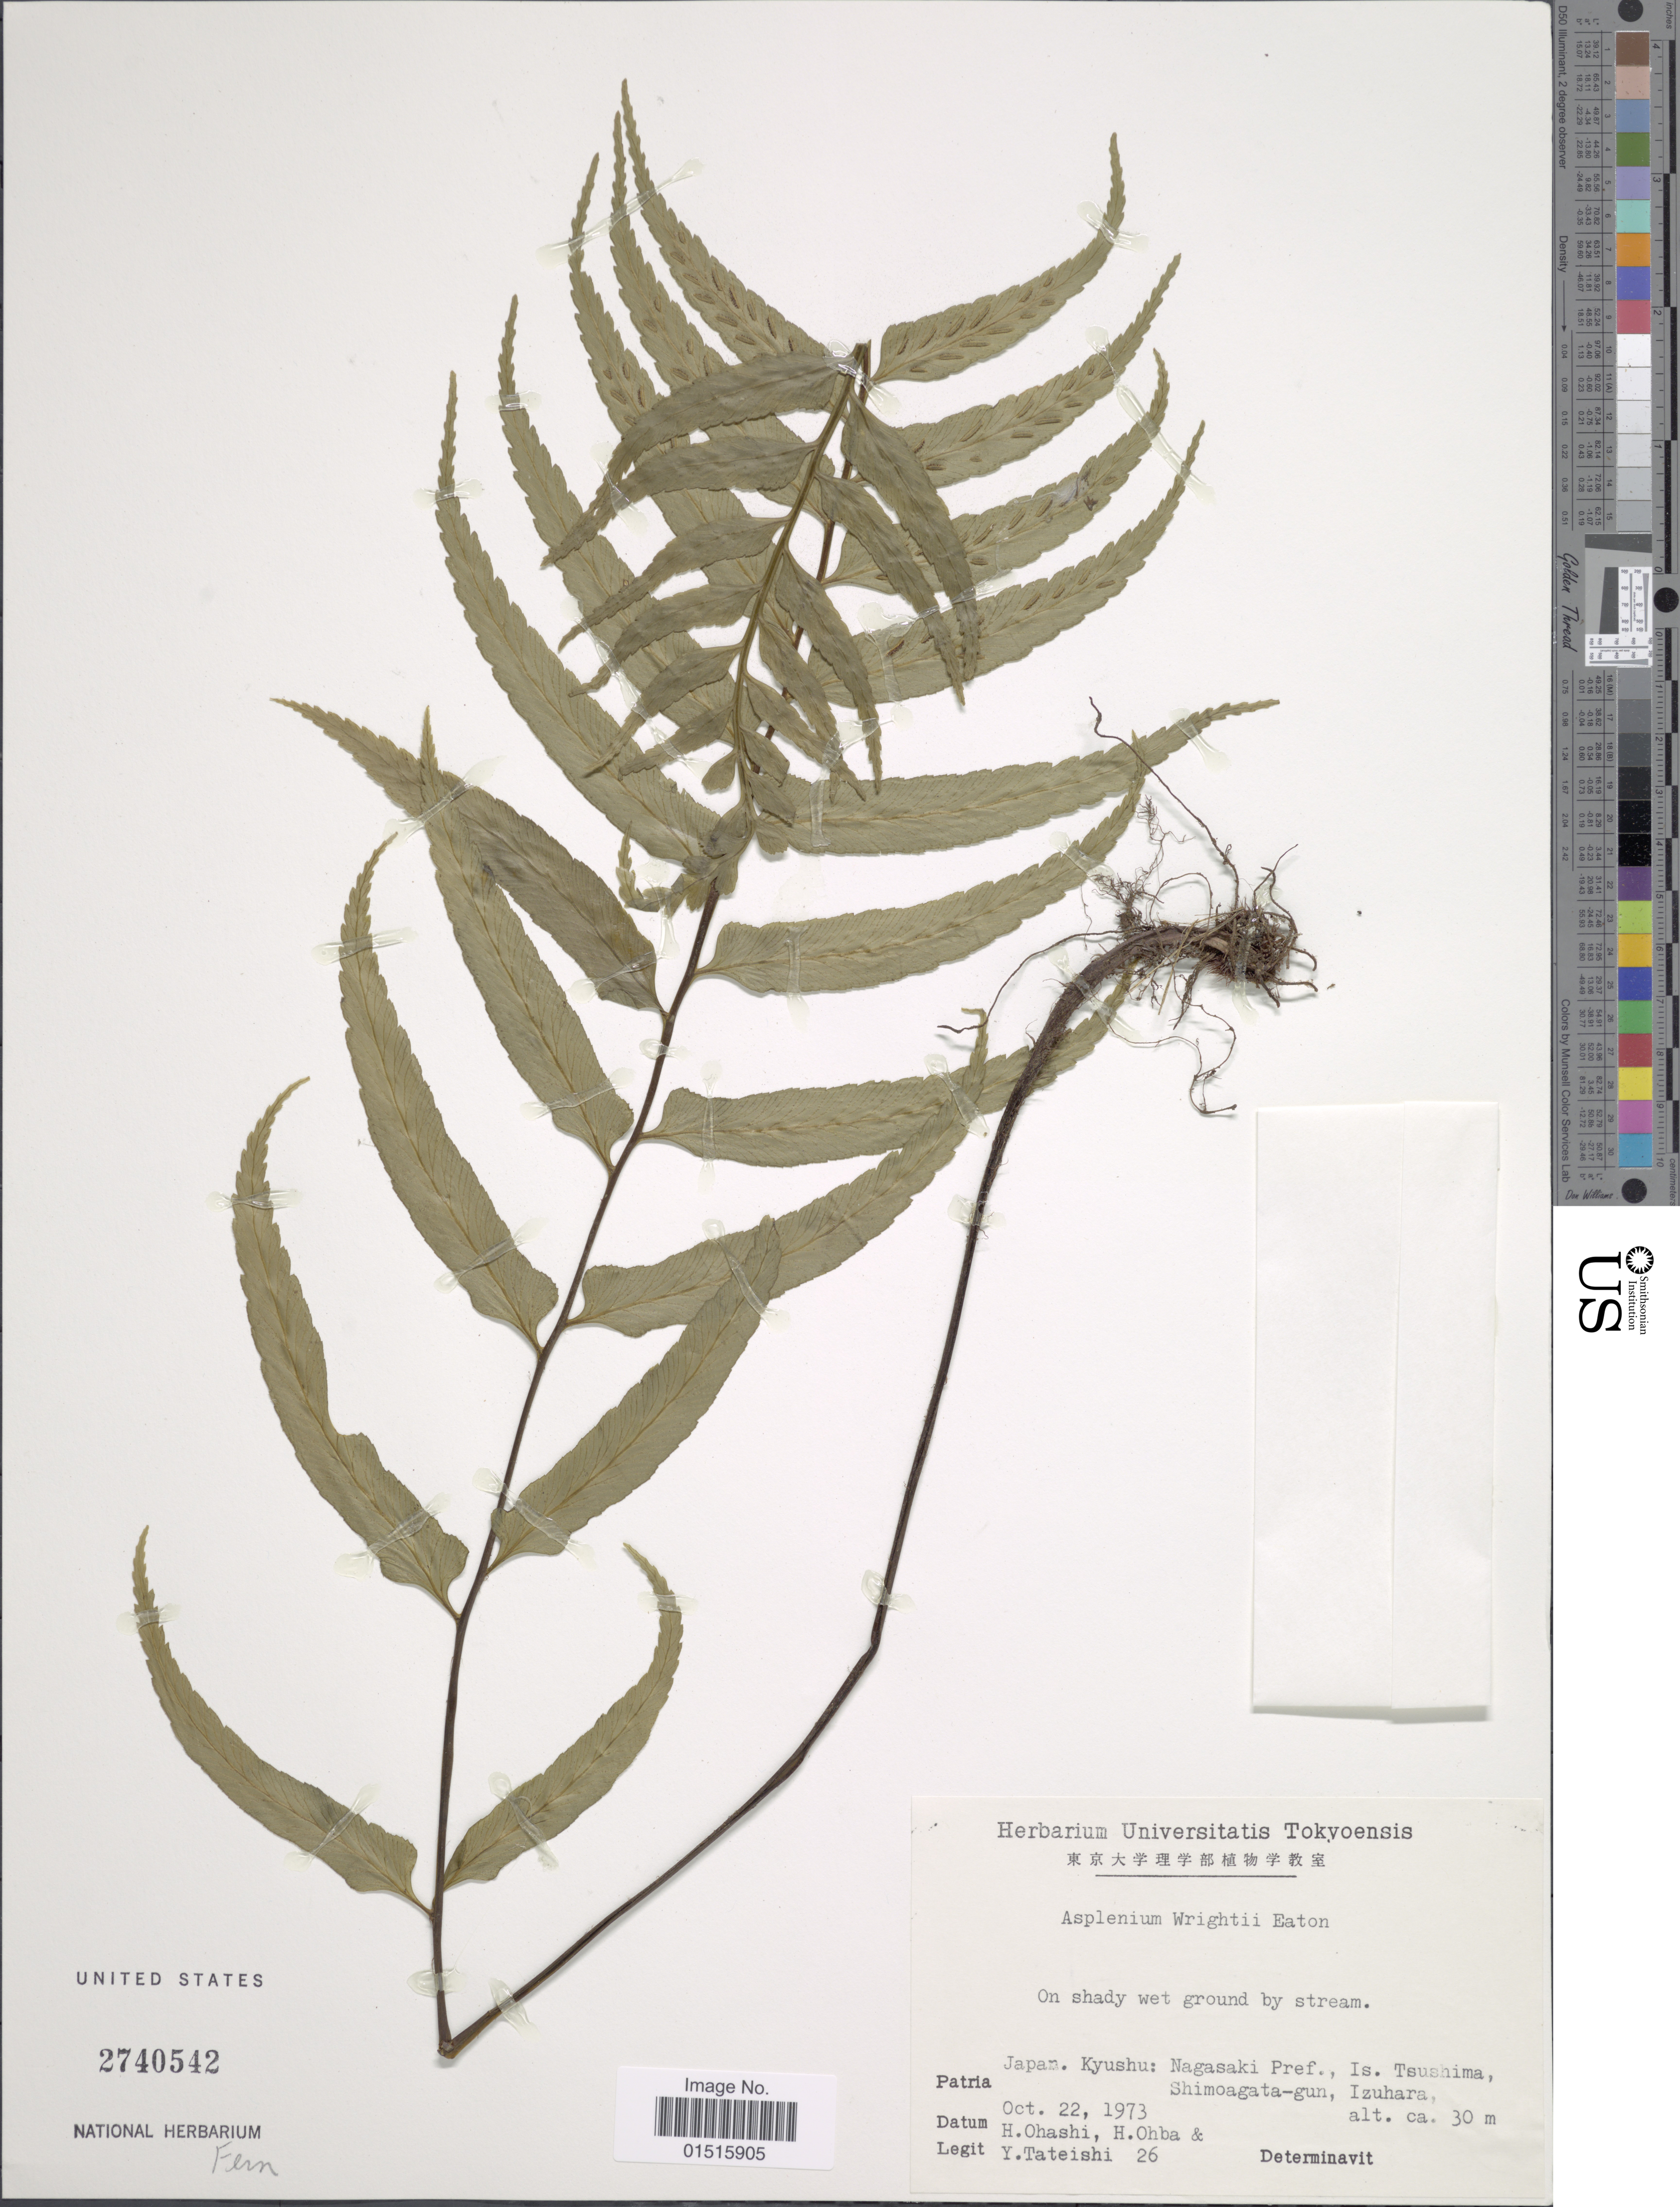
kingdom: Plantae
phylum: Tracheophyta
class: Polypodiopsida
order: Polypodiales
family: Aspleniaceae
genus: Asplenium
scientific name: Asplenium wrightii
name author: D.C. Eaton ex Hook.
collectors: H. Ohashi, H. Ohba & Y. Tateishi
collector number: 26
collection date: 1973-10-22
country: Japan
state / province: Nagasaki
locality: Kyushu: Nagasaki Pref., Is. Tsushima, Shimoagata-gun, Izuhara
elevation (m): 30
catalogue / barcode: US 2740542